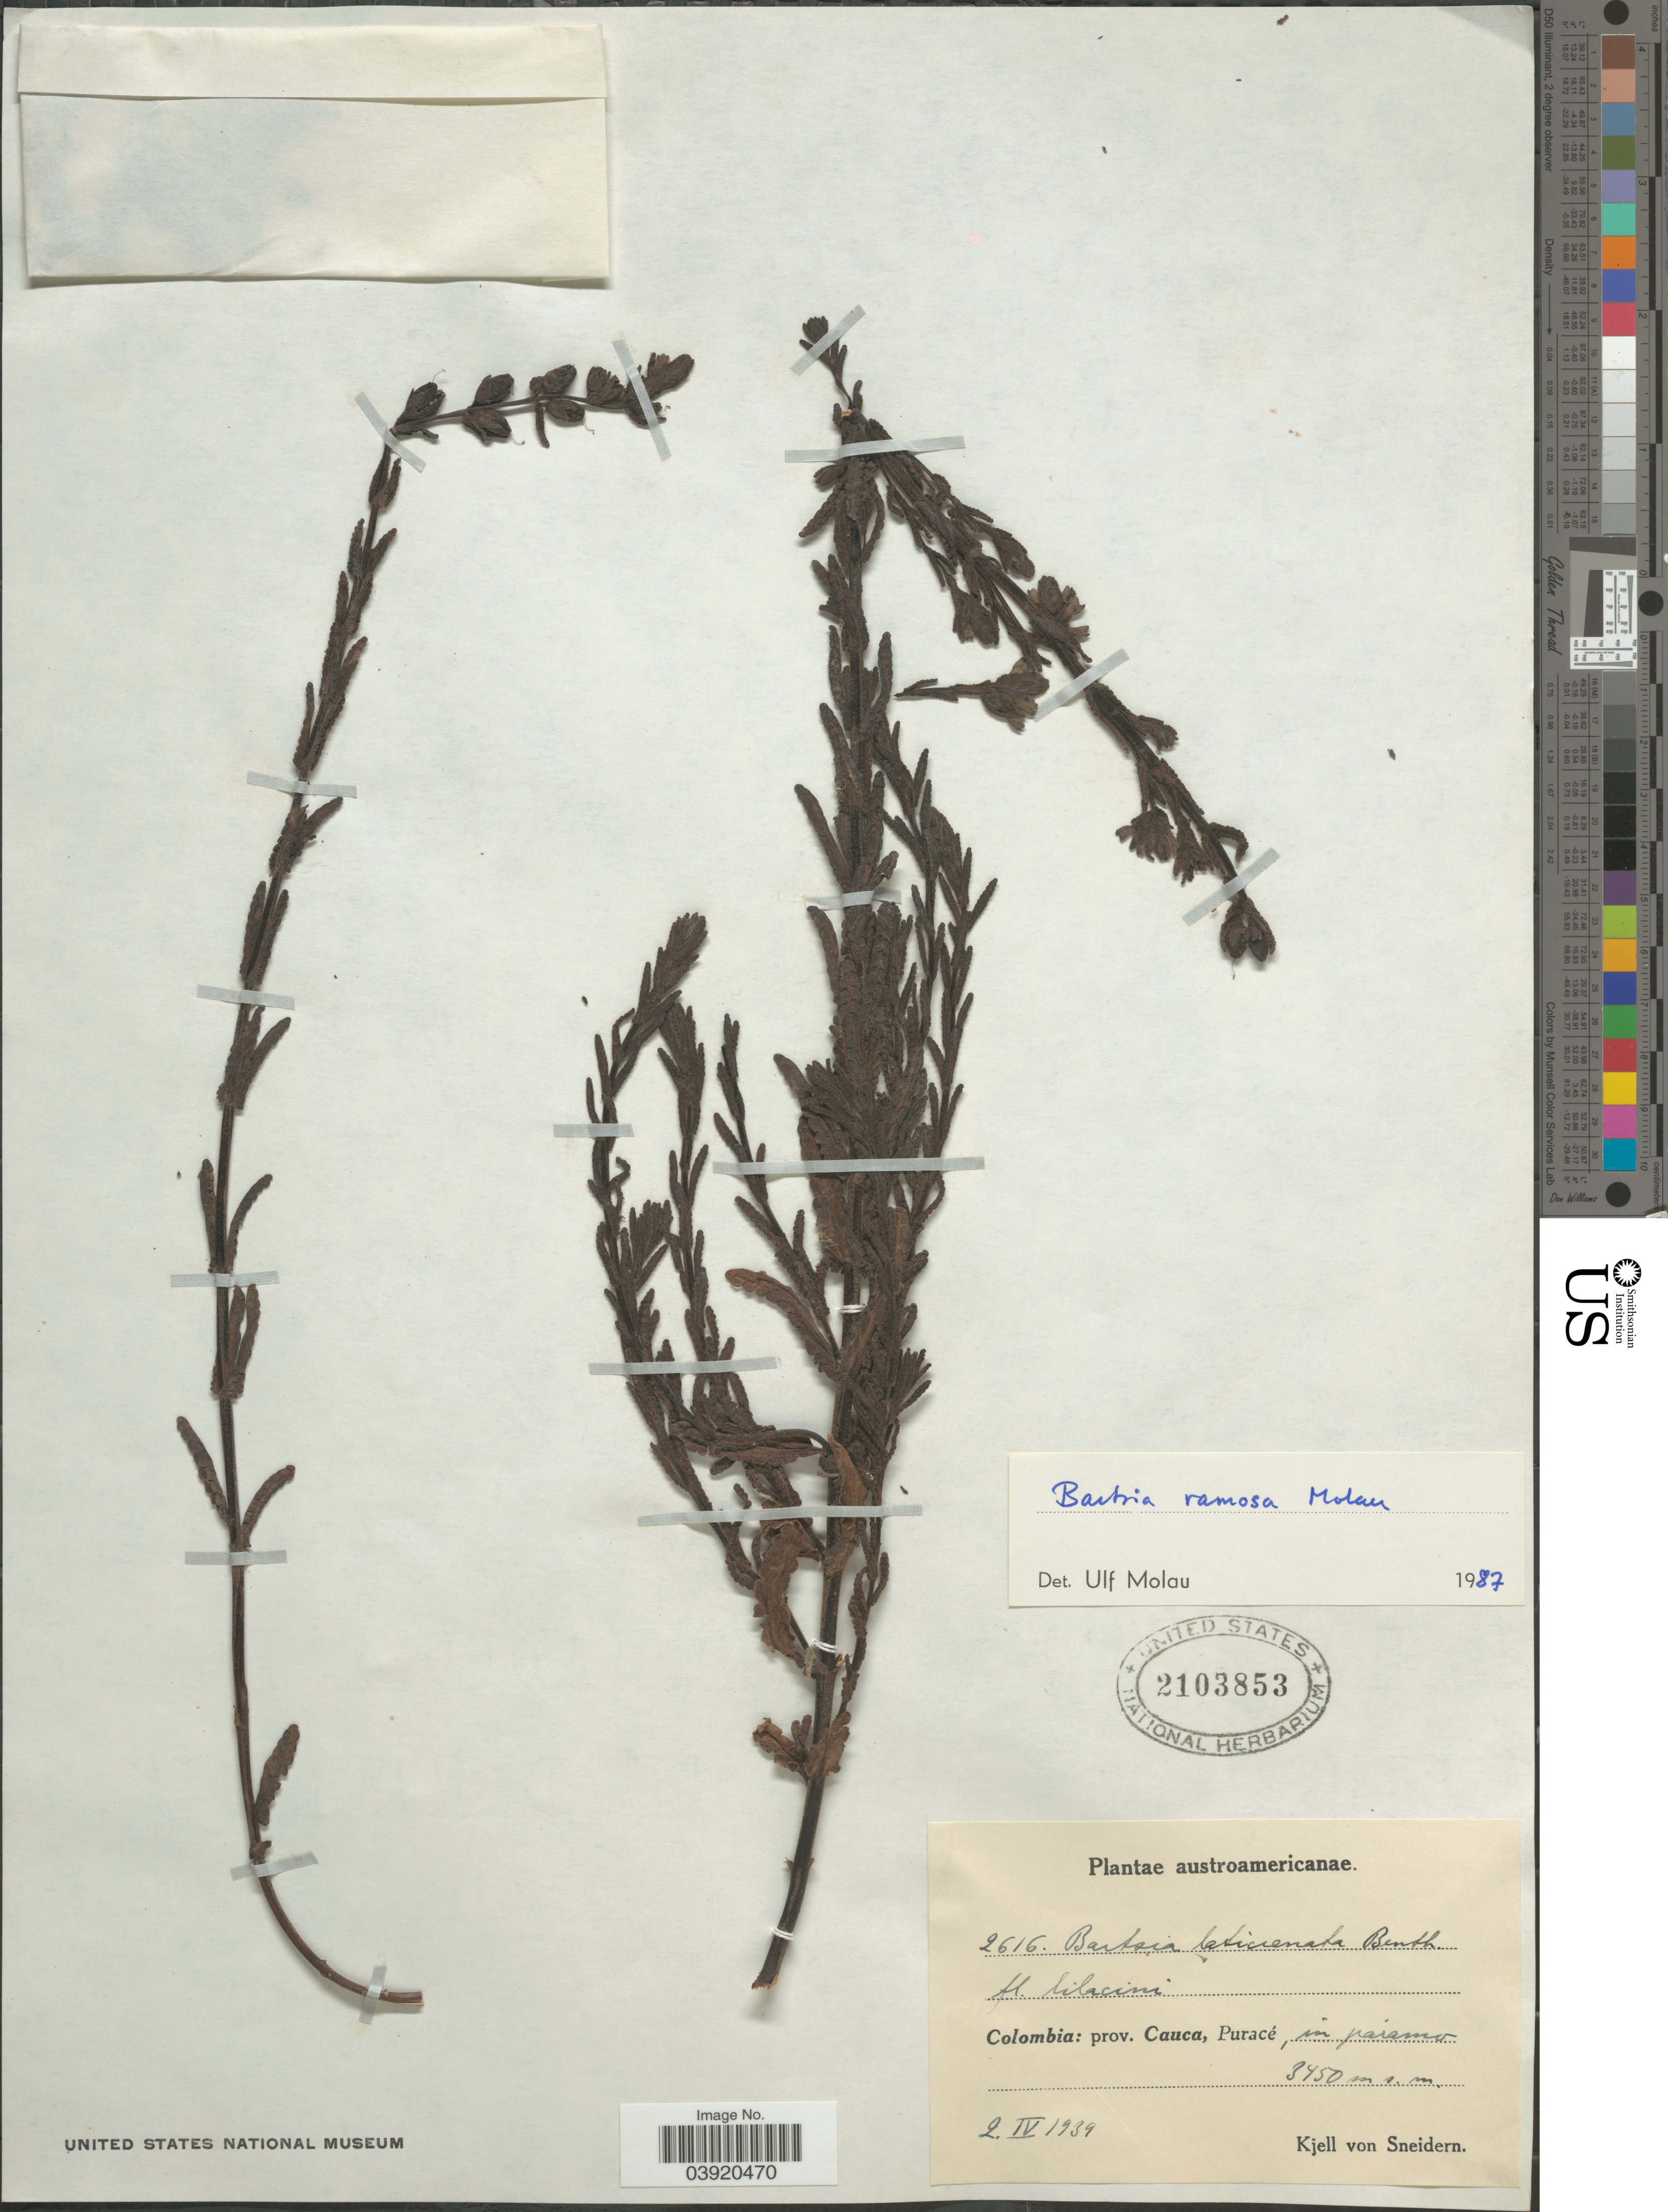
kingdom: Plantae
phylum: Tracheophyta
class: Magnoliopsida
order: Lamiales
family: Orobanchaceae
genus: Bartsia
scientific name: Bartsia ramosa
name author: Molau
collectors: K. von Sneidern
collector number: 2616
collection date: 1939-04-02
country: Colombia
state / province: Cauca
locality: Puracé, in páramo.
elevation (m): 3450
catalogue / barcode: US 2103853